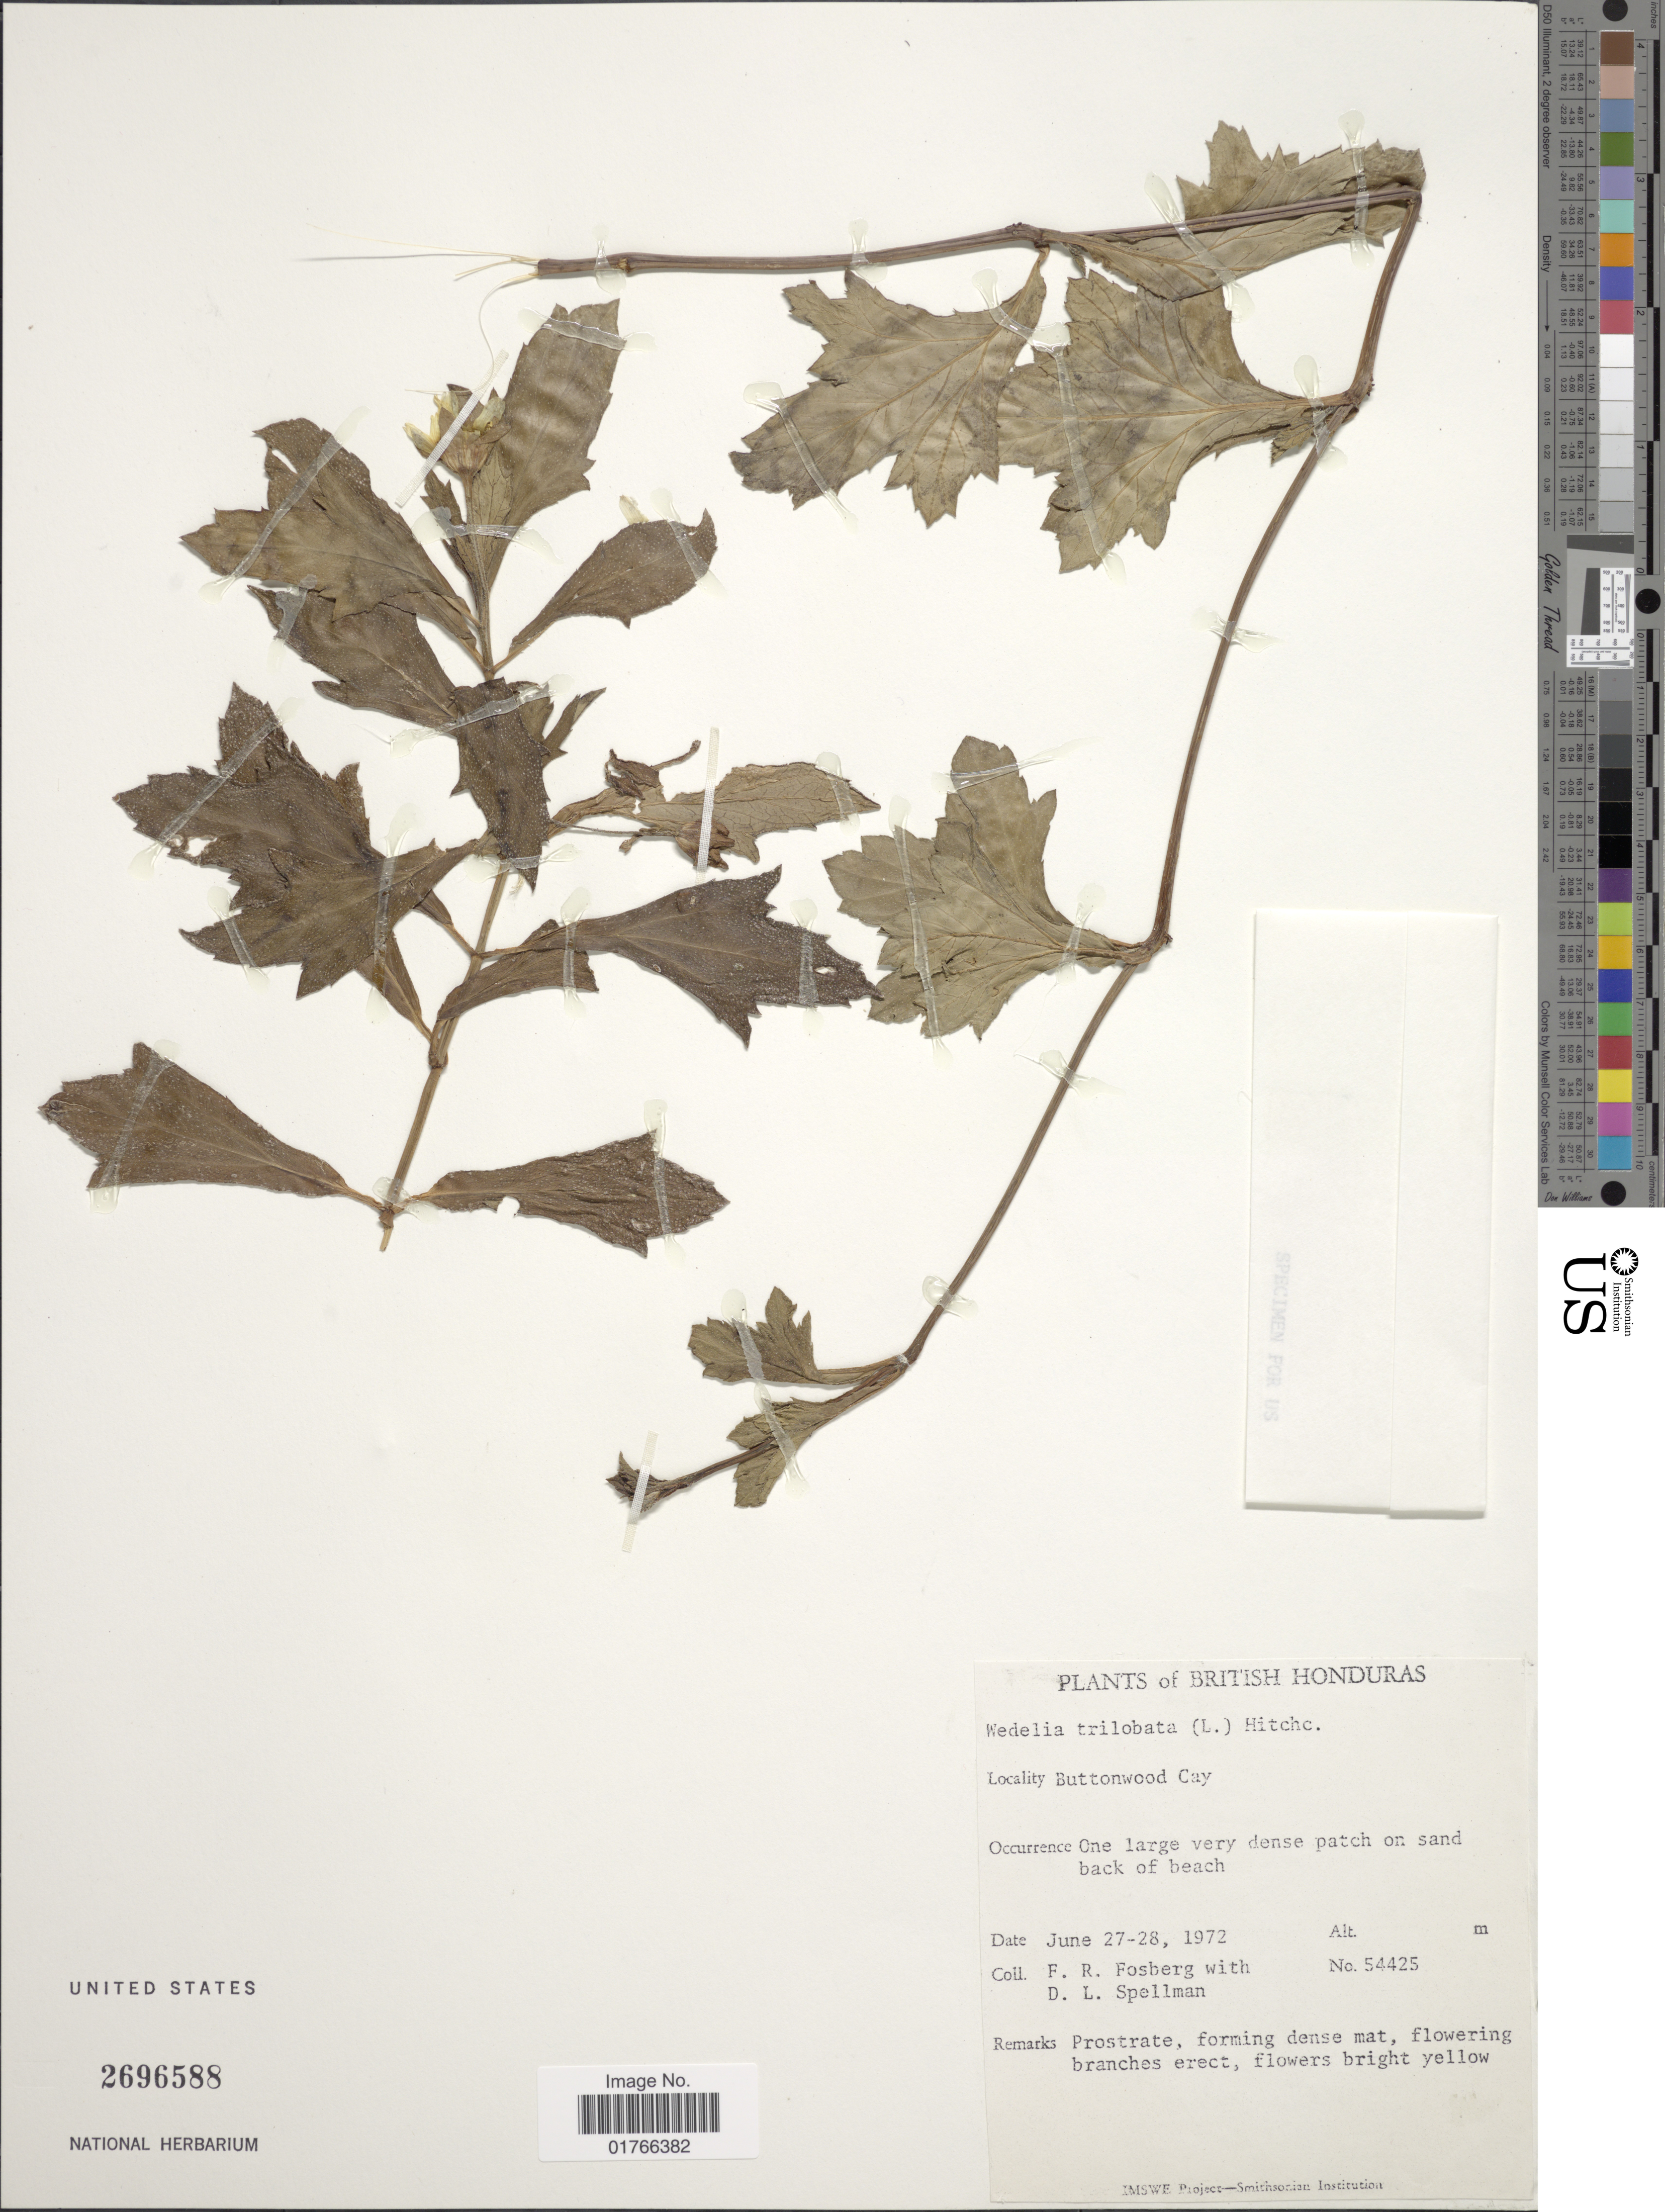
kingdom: Plantae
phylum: Tracheophyta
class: Magnoliopsida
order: Asterales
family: Asteraceae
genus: Sphagneticola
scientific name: Sphagneticola trilobata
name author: (L.) Pruski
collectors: F. R. Fosberg & D. L. Spellman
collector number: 54425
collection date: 1972-06-27/1972-06-28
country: Belize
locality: British Honduras, Buttonwood Cay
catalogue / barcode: US 2696588